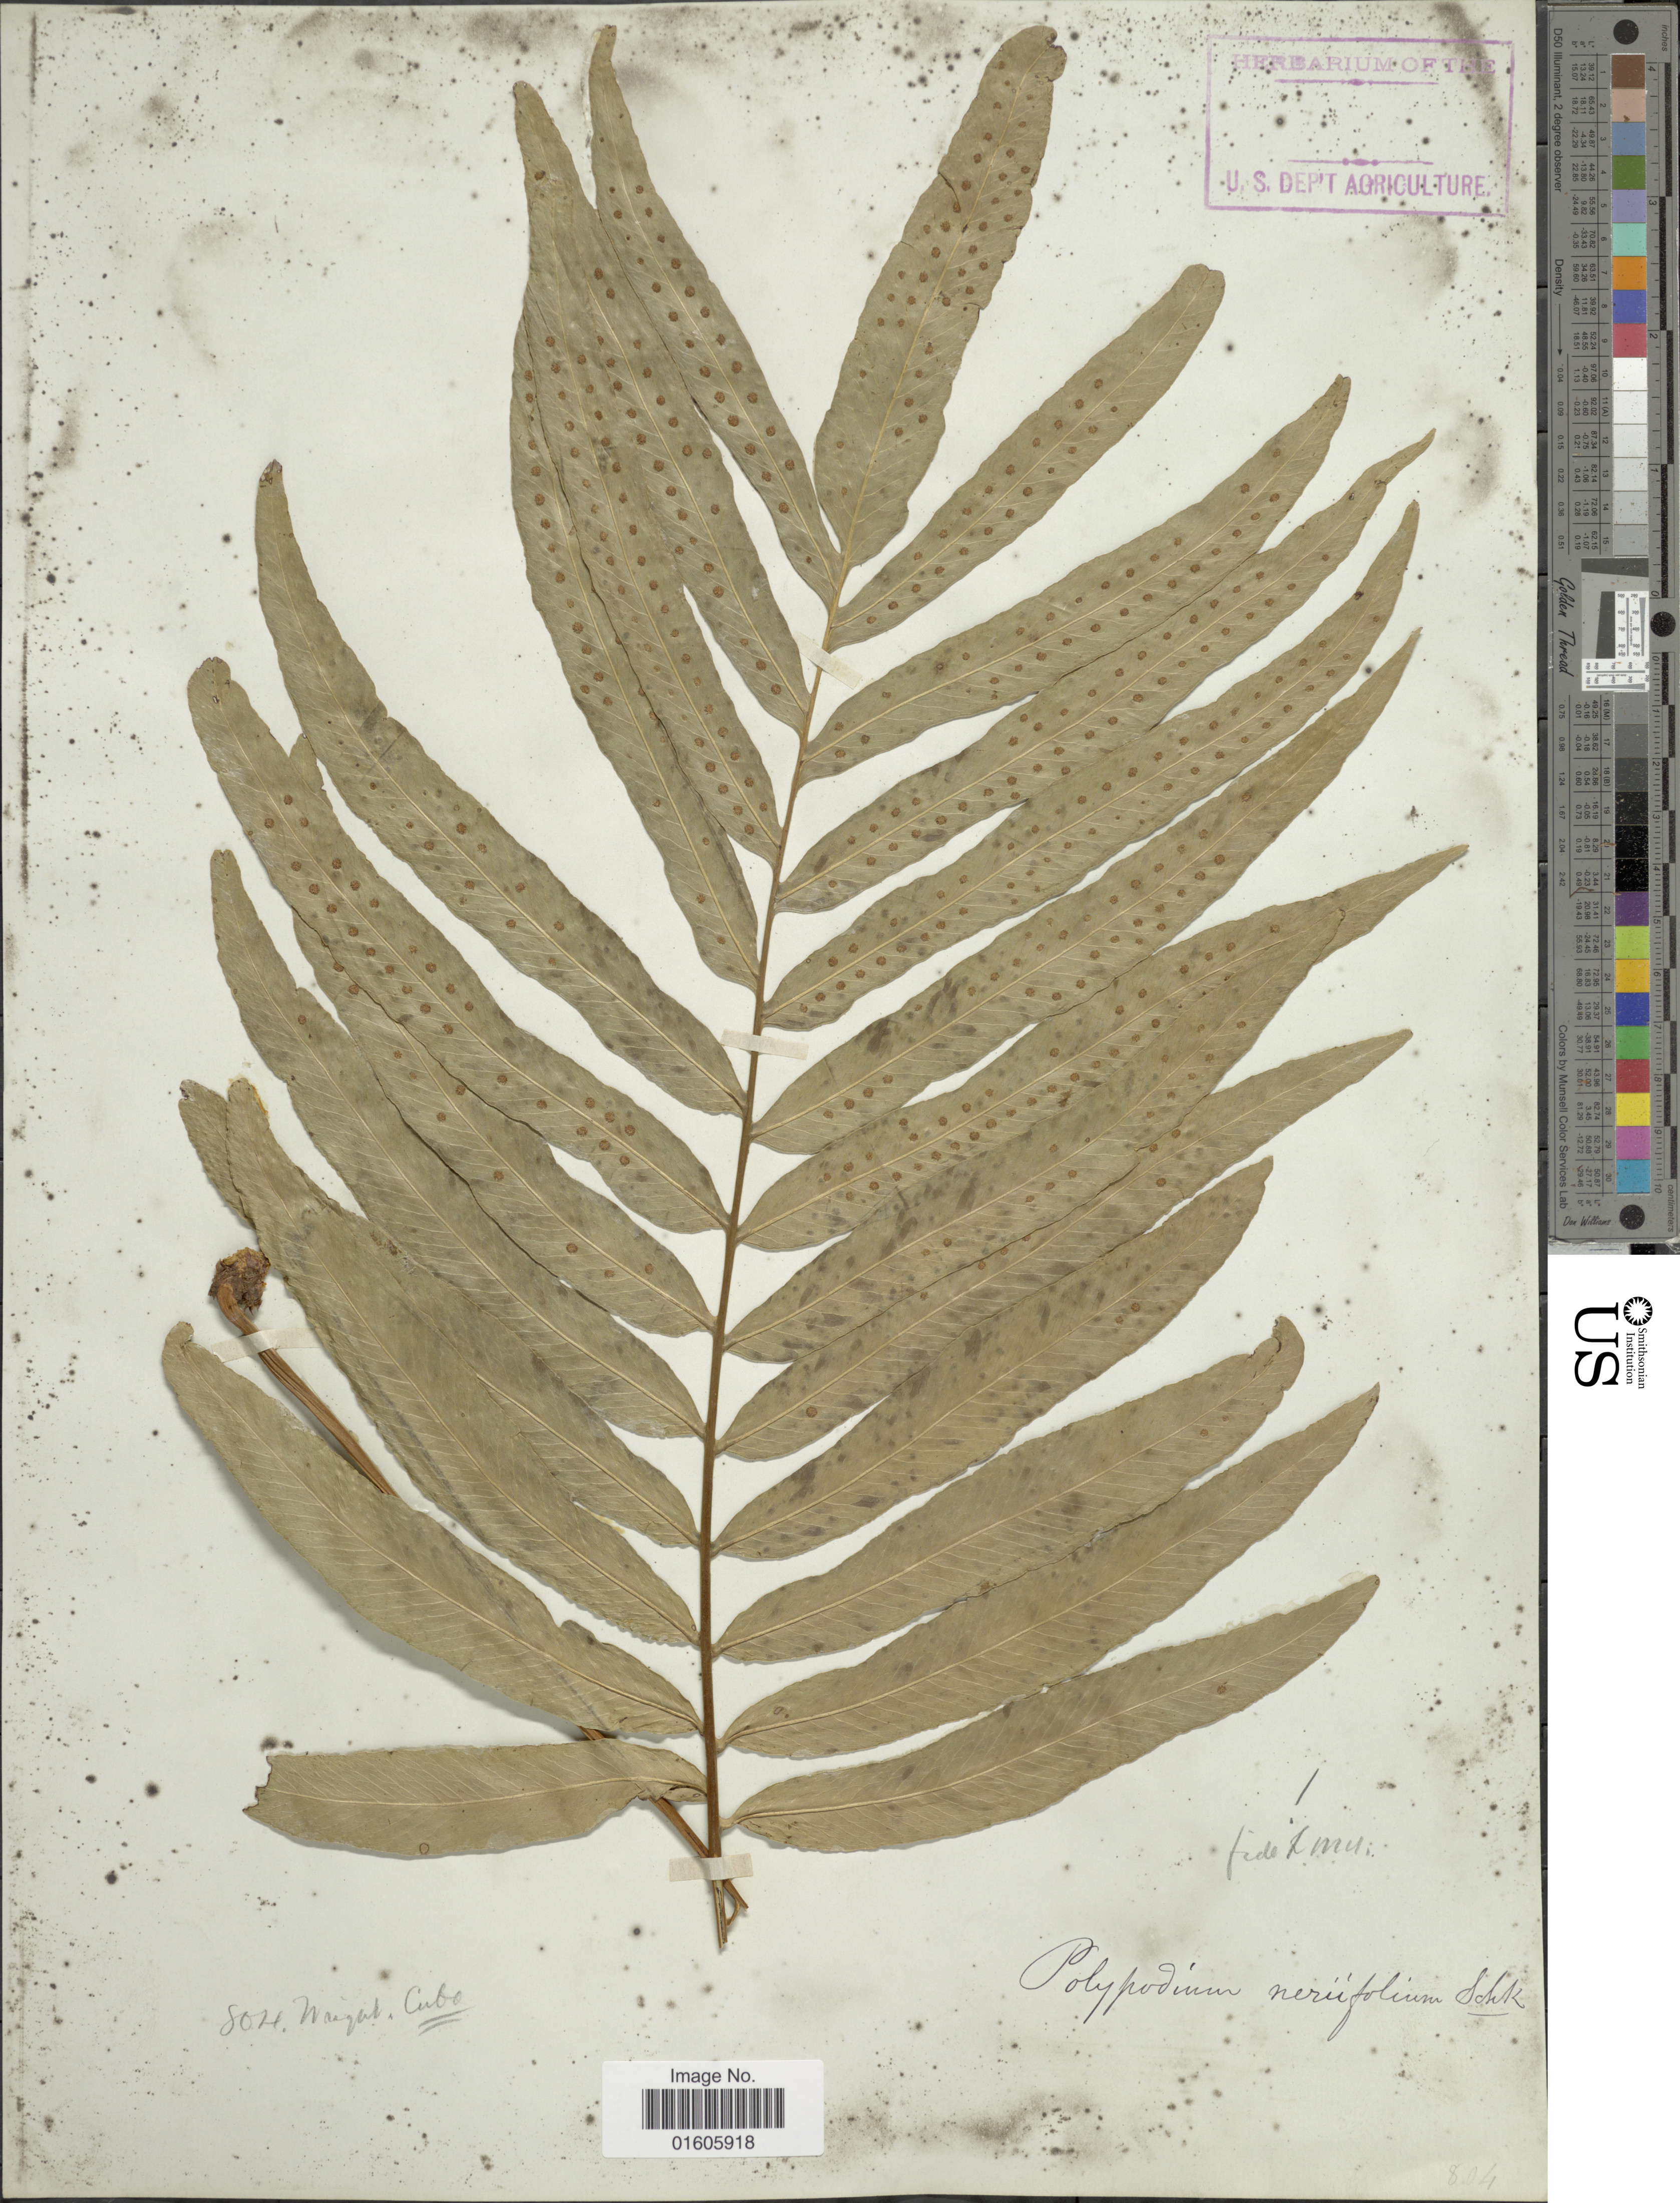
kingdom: Plantae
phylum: Tracheophyta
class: Polypodiopsida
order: Polypodiales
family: Polypodiaceae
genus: Serpocaulon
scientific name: Serpocaulon triseriale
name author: (Sw.) A.R. Sm.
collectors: Wright, --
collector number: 804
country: Cuba